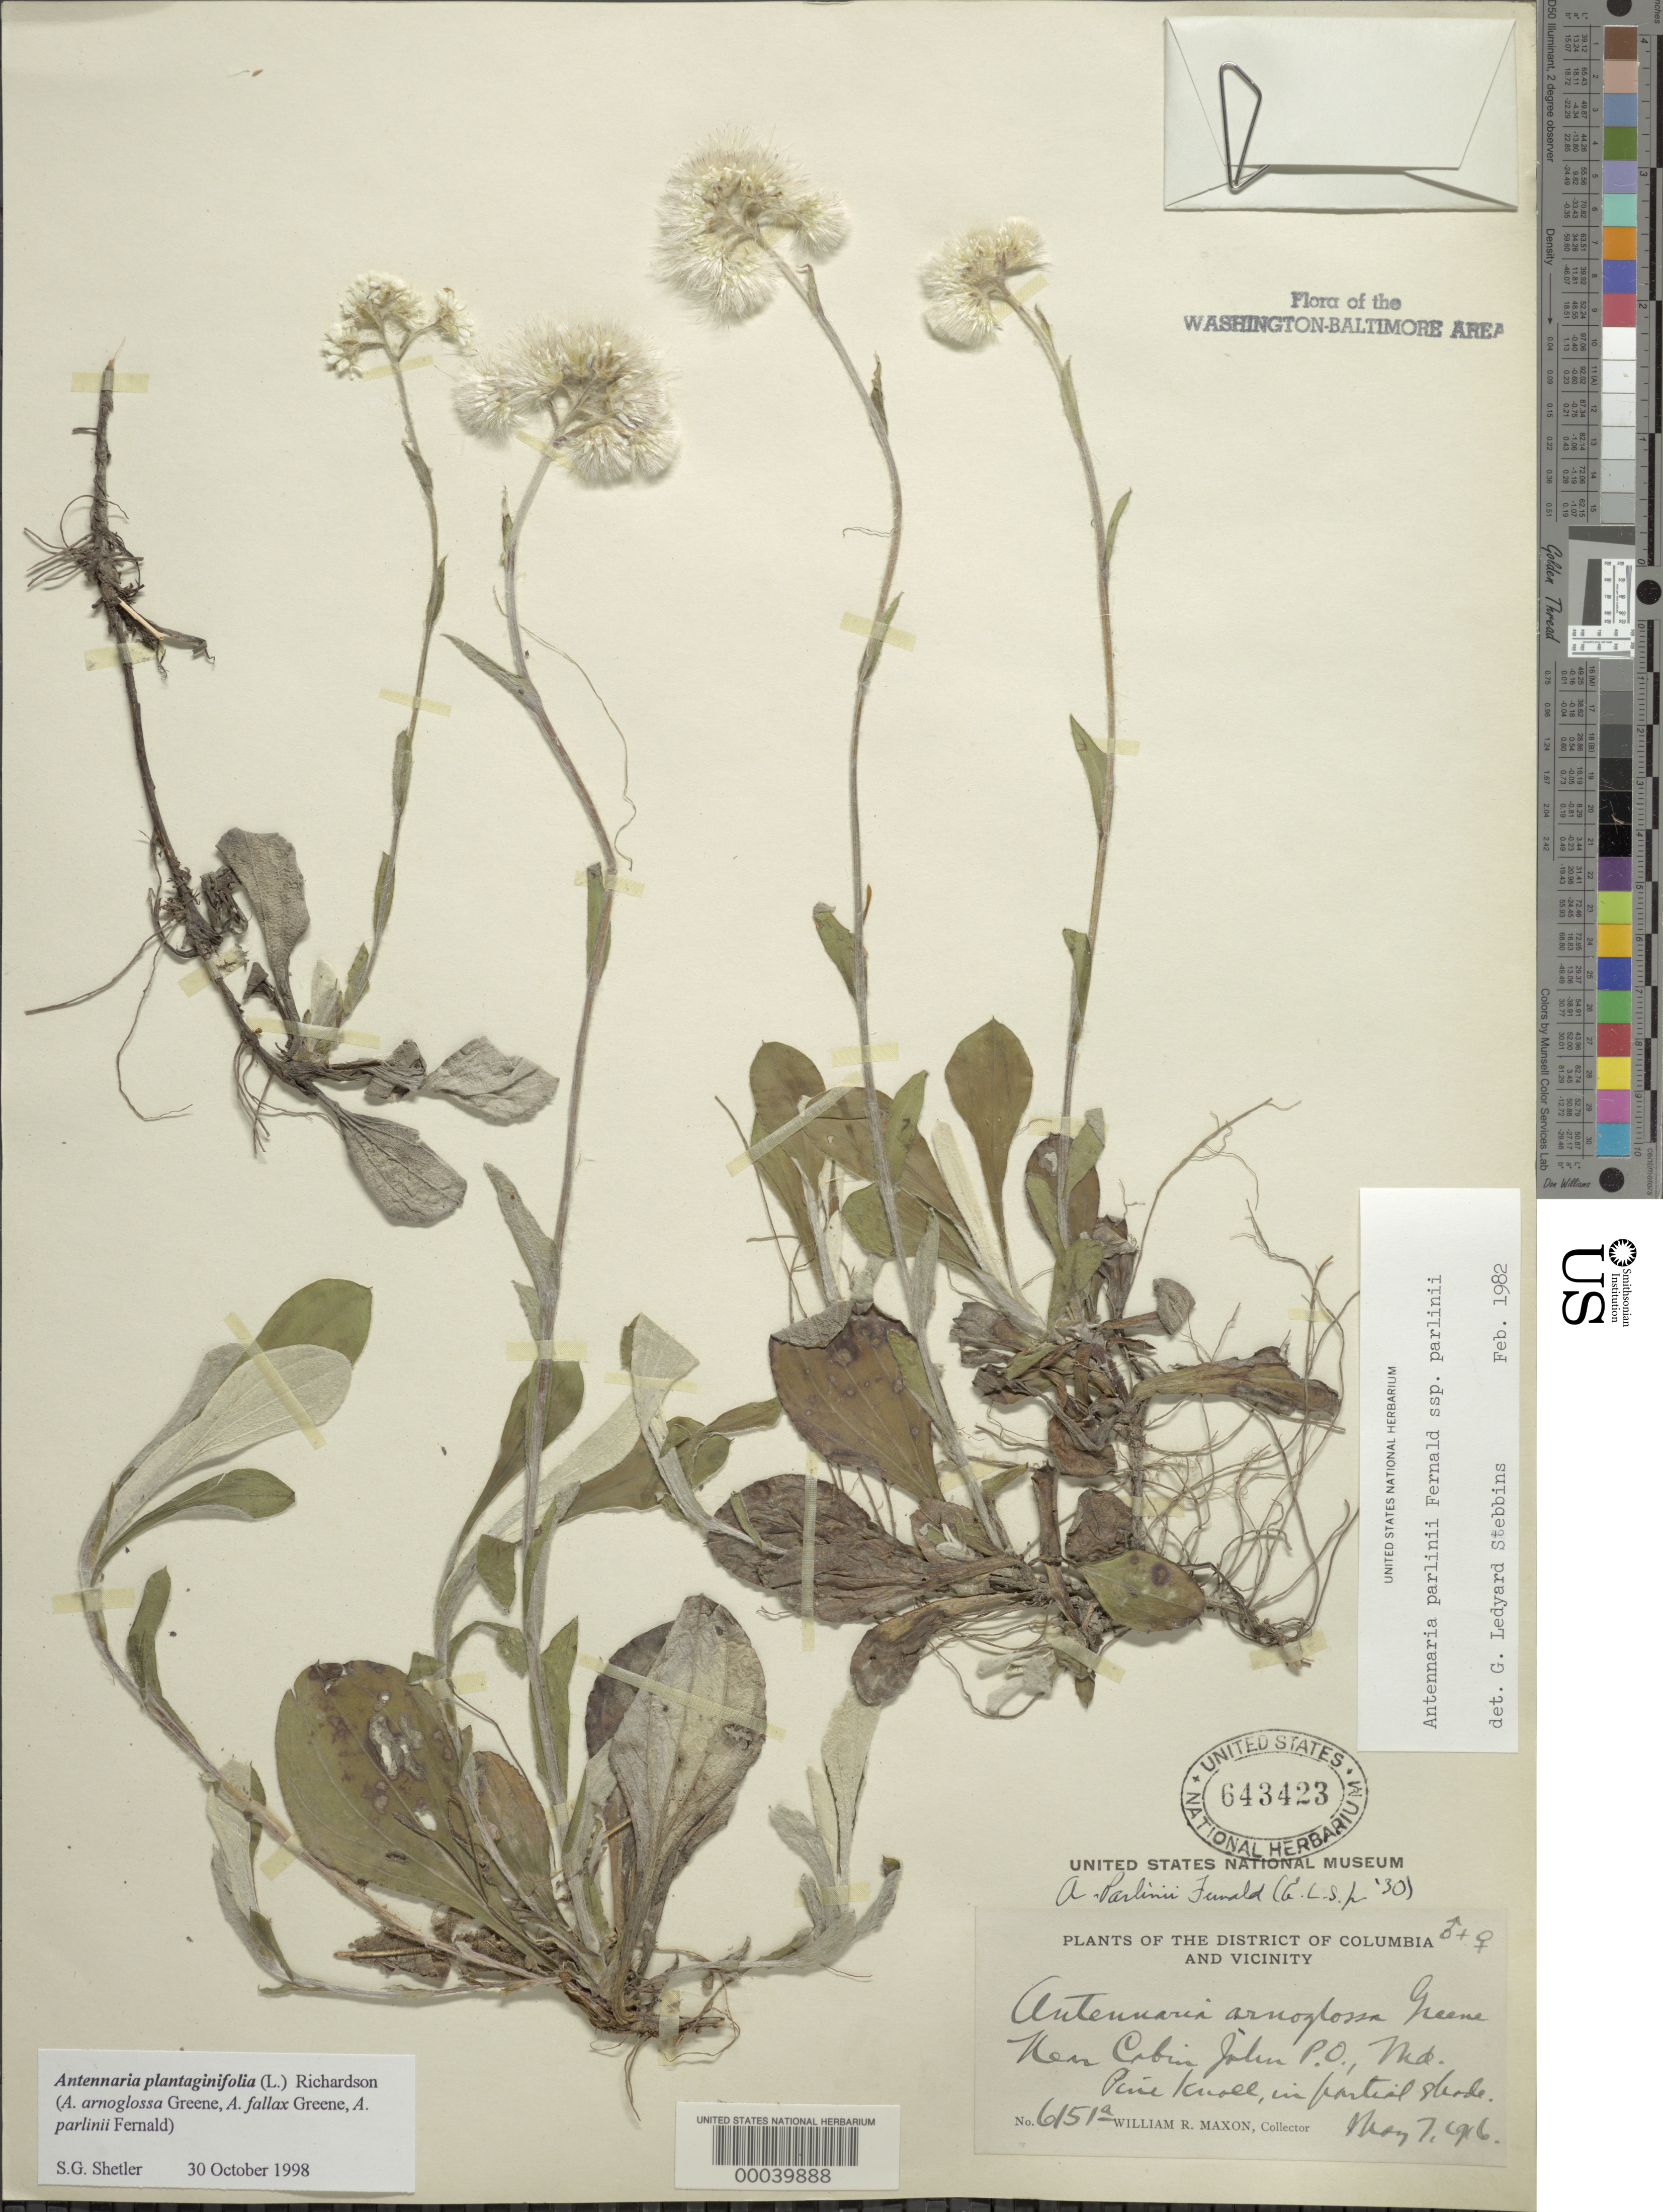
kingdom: Plantae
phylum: Tracheophyta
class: Magnoliopsida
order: Asterales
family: Asteraceae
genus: Antennaria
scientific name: Antennaria plantaginifolia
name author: (L.) Richardson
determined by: Stebbins, G. L.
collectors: W. R. Maxon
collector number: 6151A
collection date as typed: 07 May 1916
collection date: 1916-05-07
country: United States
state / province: Maryland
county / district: Montgomery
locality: Near Cabin John P.O.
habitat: Pine knoll in partial shade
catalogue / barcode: US 643423